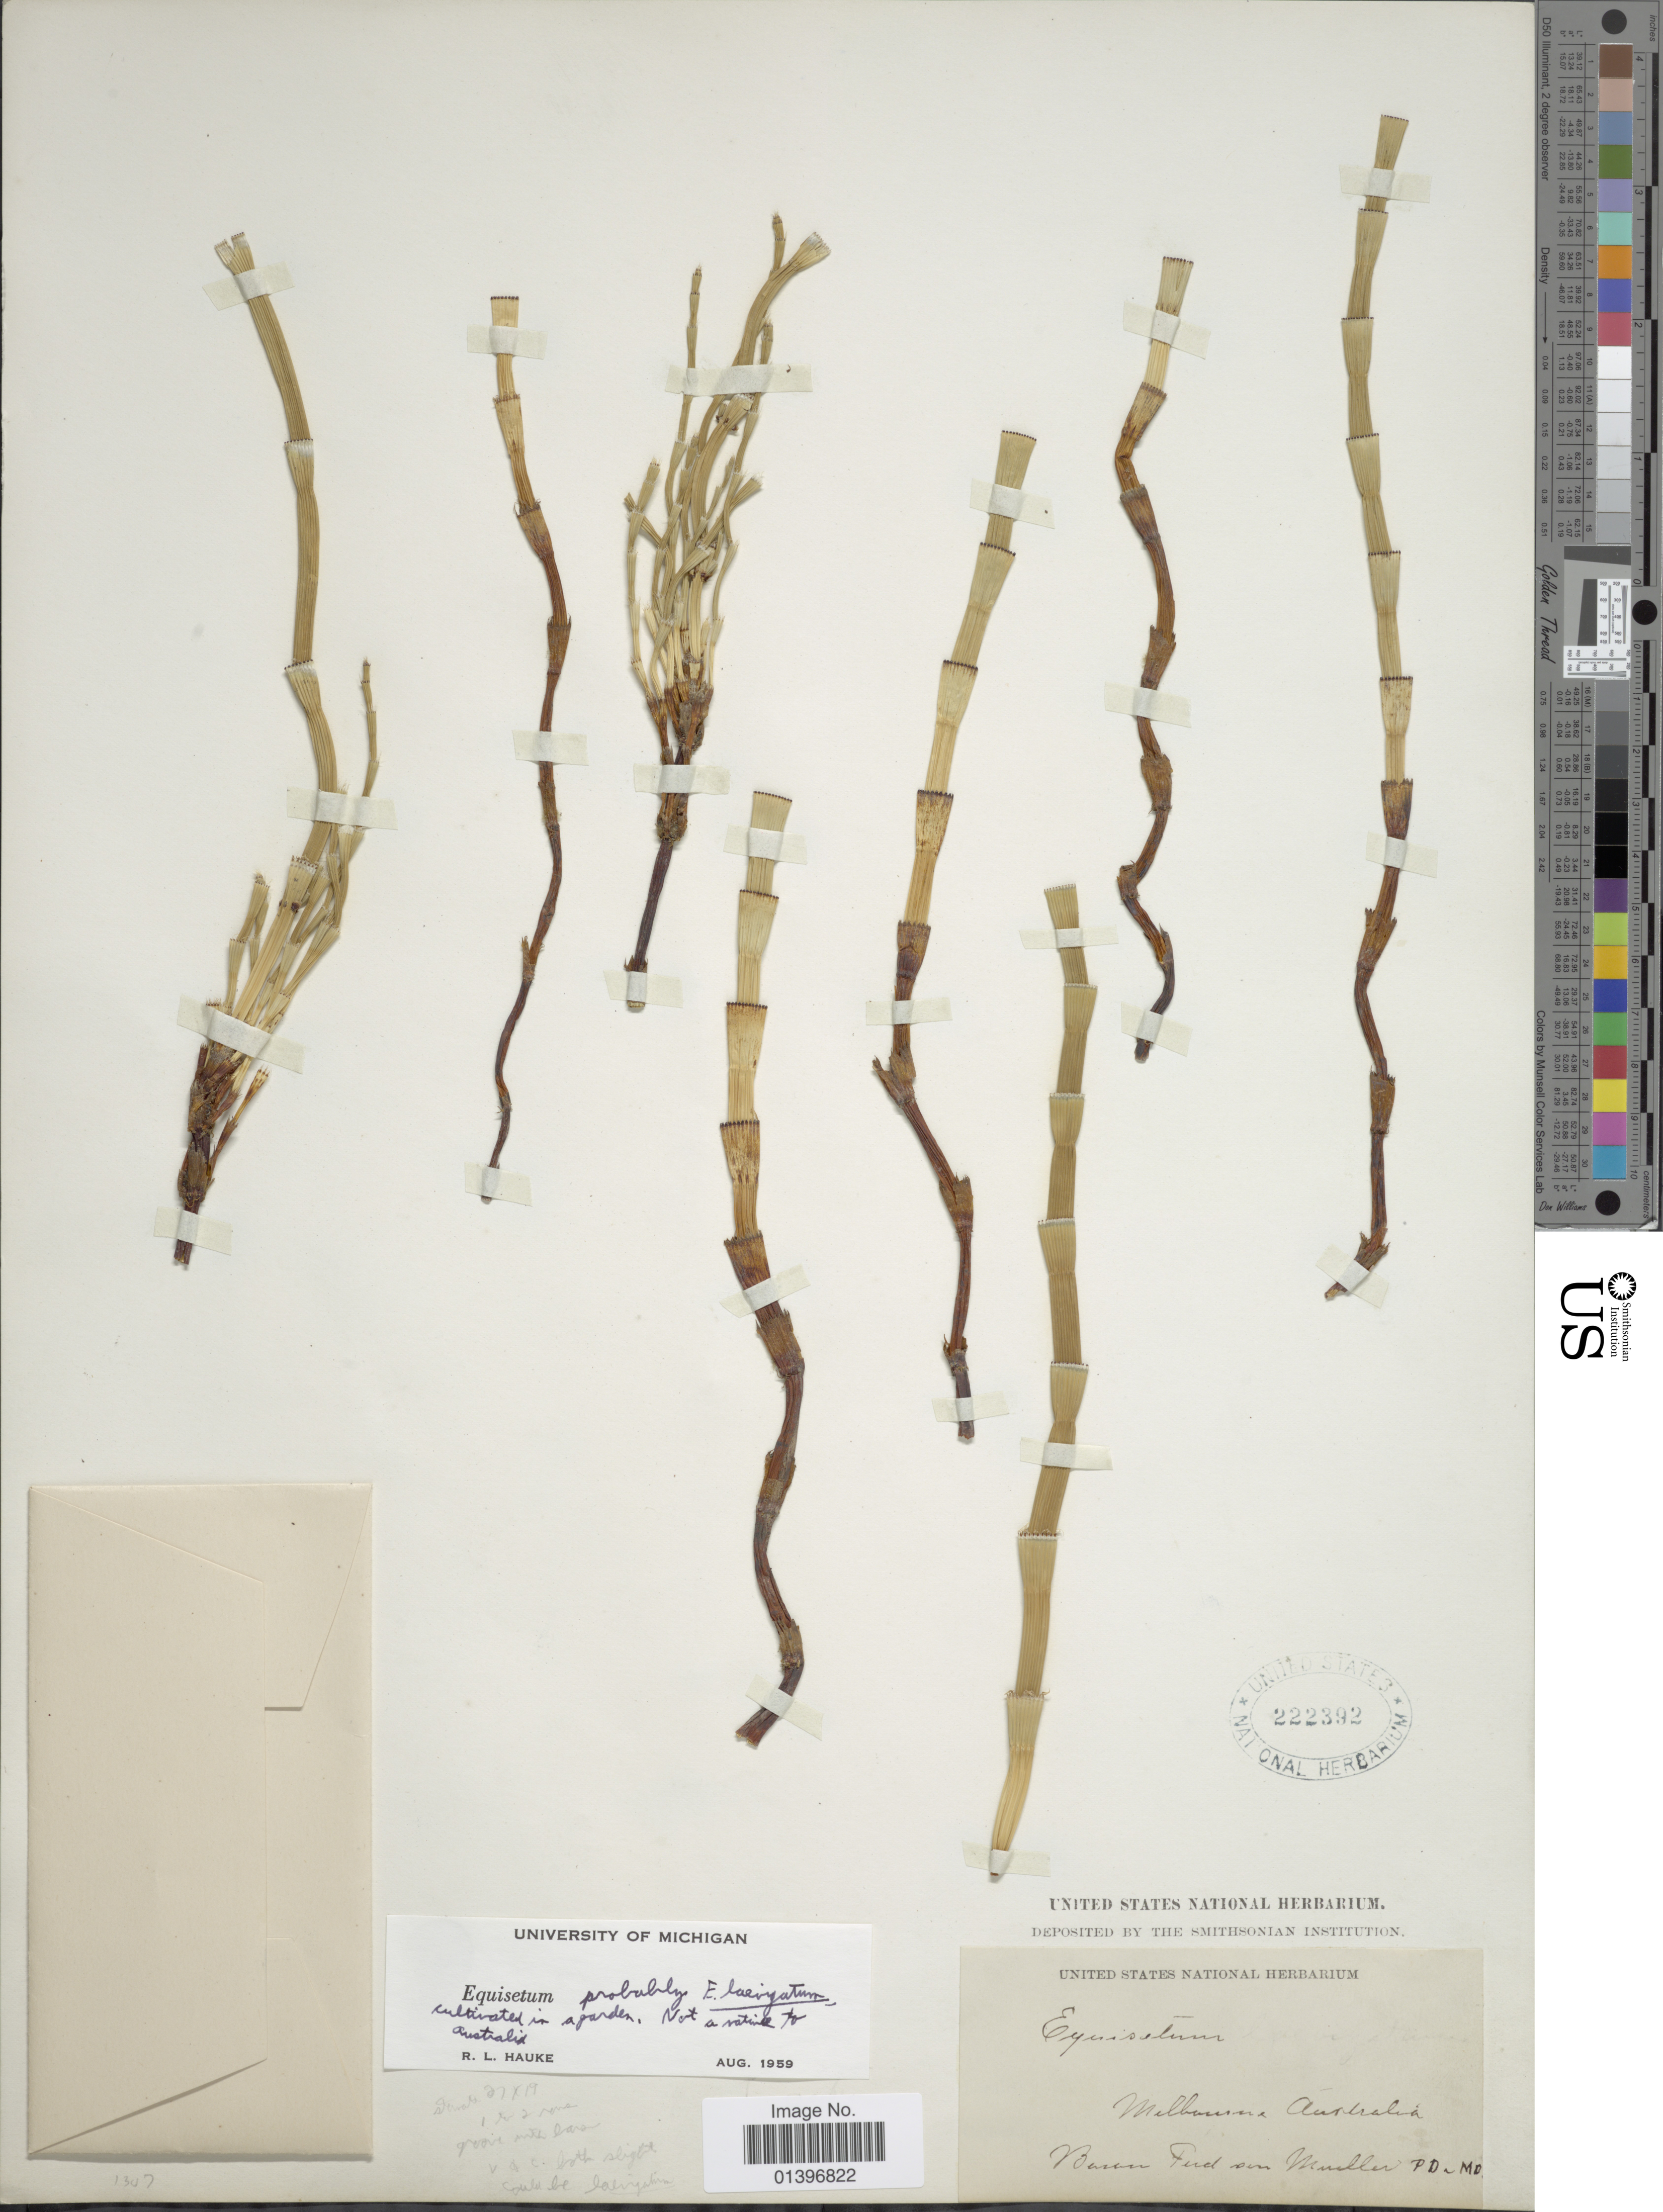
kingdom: Plantae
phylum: Tracheophyta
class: Polypodiopsida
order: Equisetales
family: Equisetaceae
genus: Equisetum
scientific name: Equisetum laevigatum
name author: A. Braun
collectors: B. von Mueller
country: Australia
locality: Melbourne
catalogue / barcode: US 222392